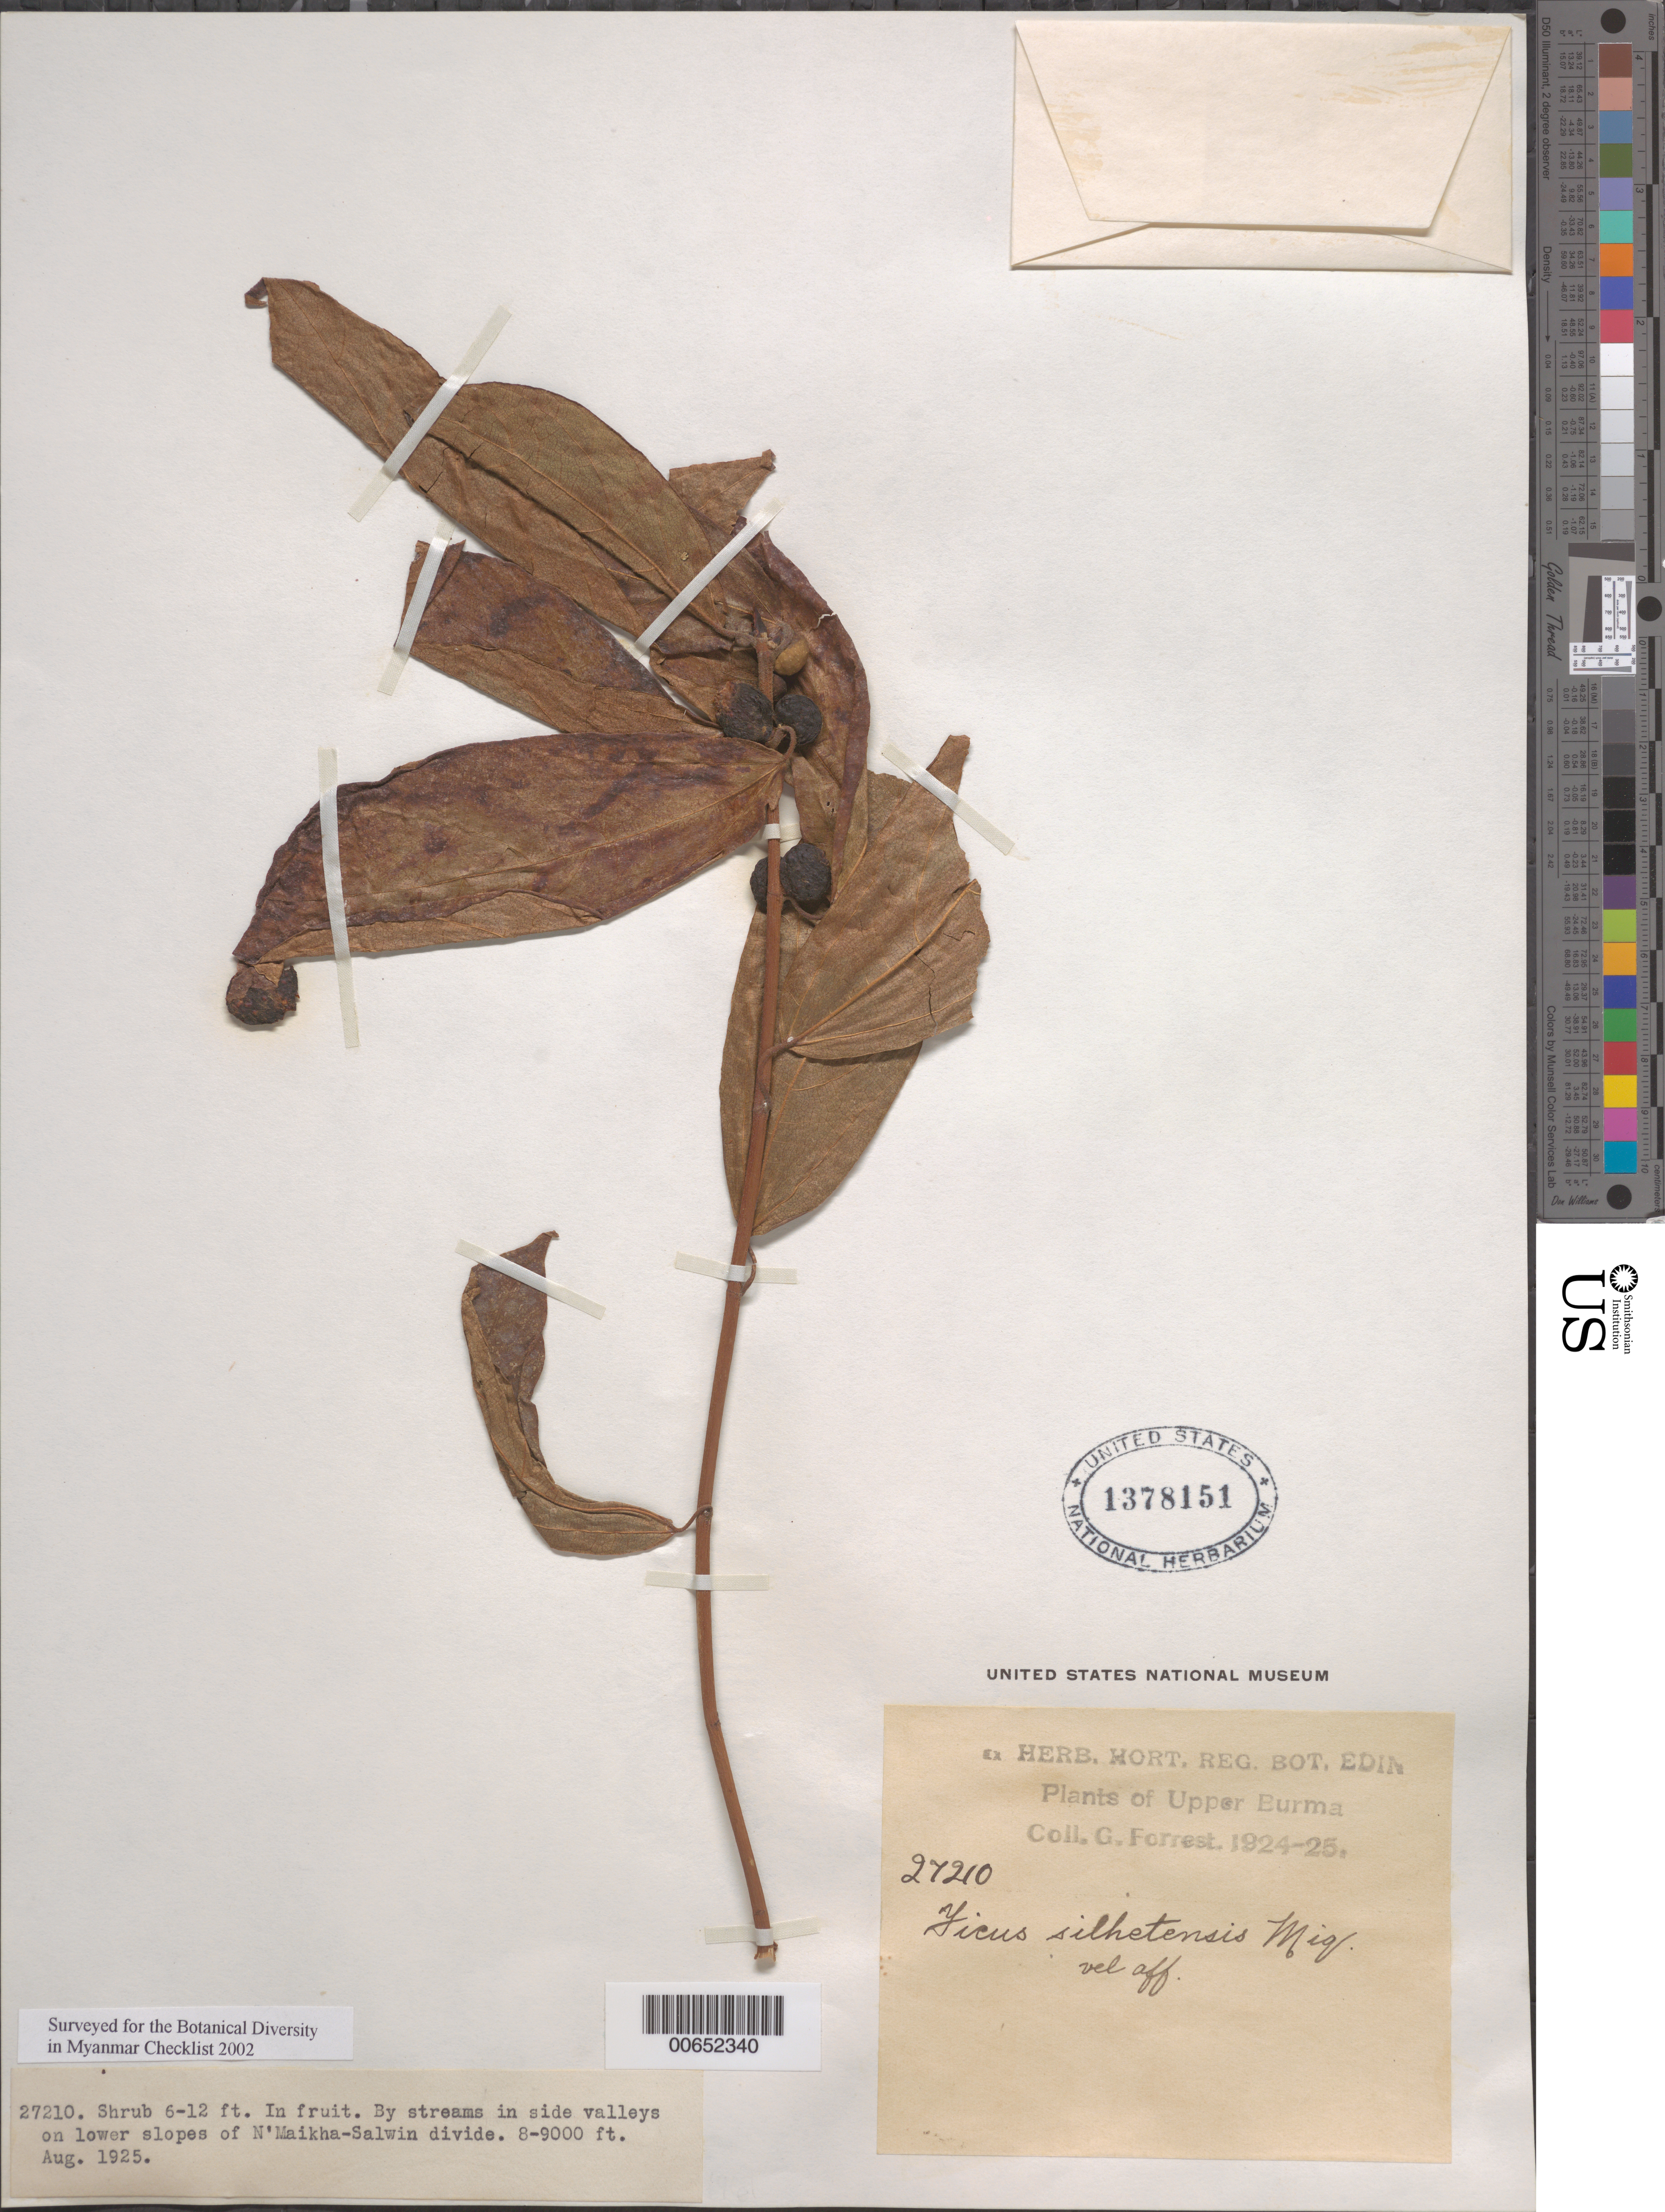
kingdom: Plantae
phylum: Tracheophyta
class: Magnoliopsida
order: Rosales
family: Moraceae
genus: Ficus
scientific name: Ficus silhetensis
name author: Miq.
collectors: G. Forrest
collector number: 27210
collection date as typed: Aug 1925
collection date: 1925-08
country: Myanmar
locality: N'Maikha-Salwin divide.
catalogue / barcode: US 1378151